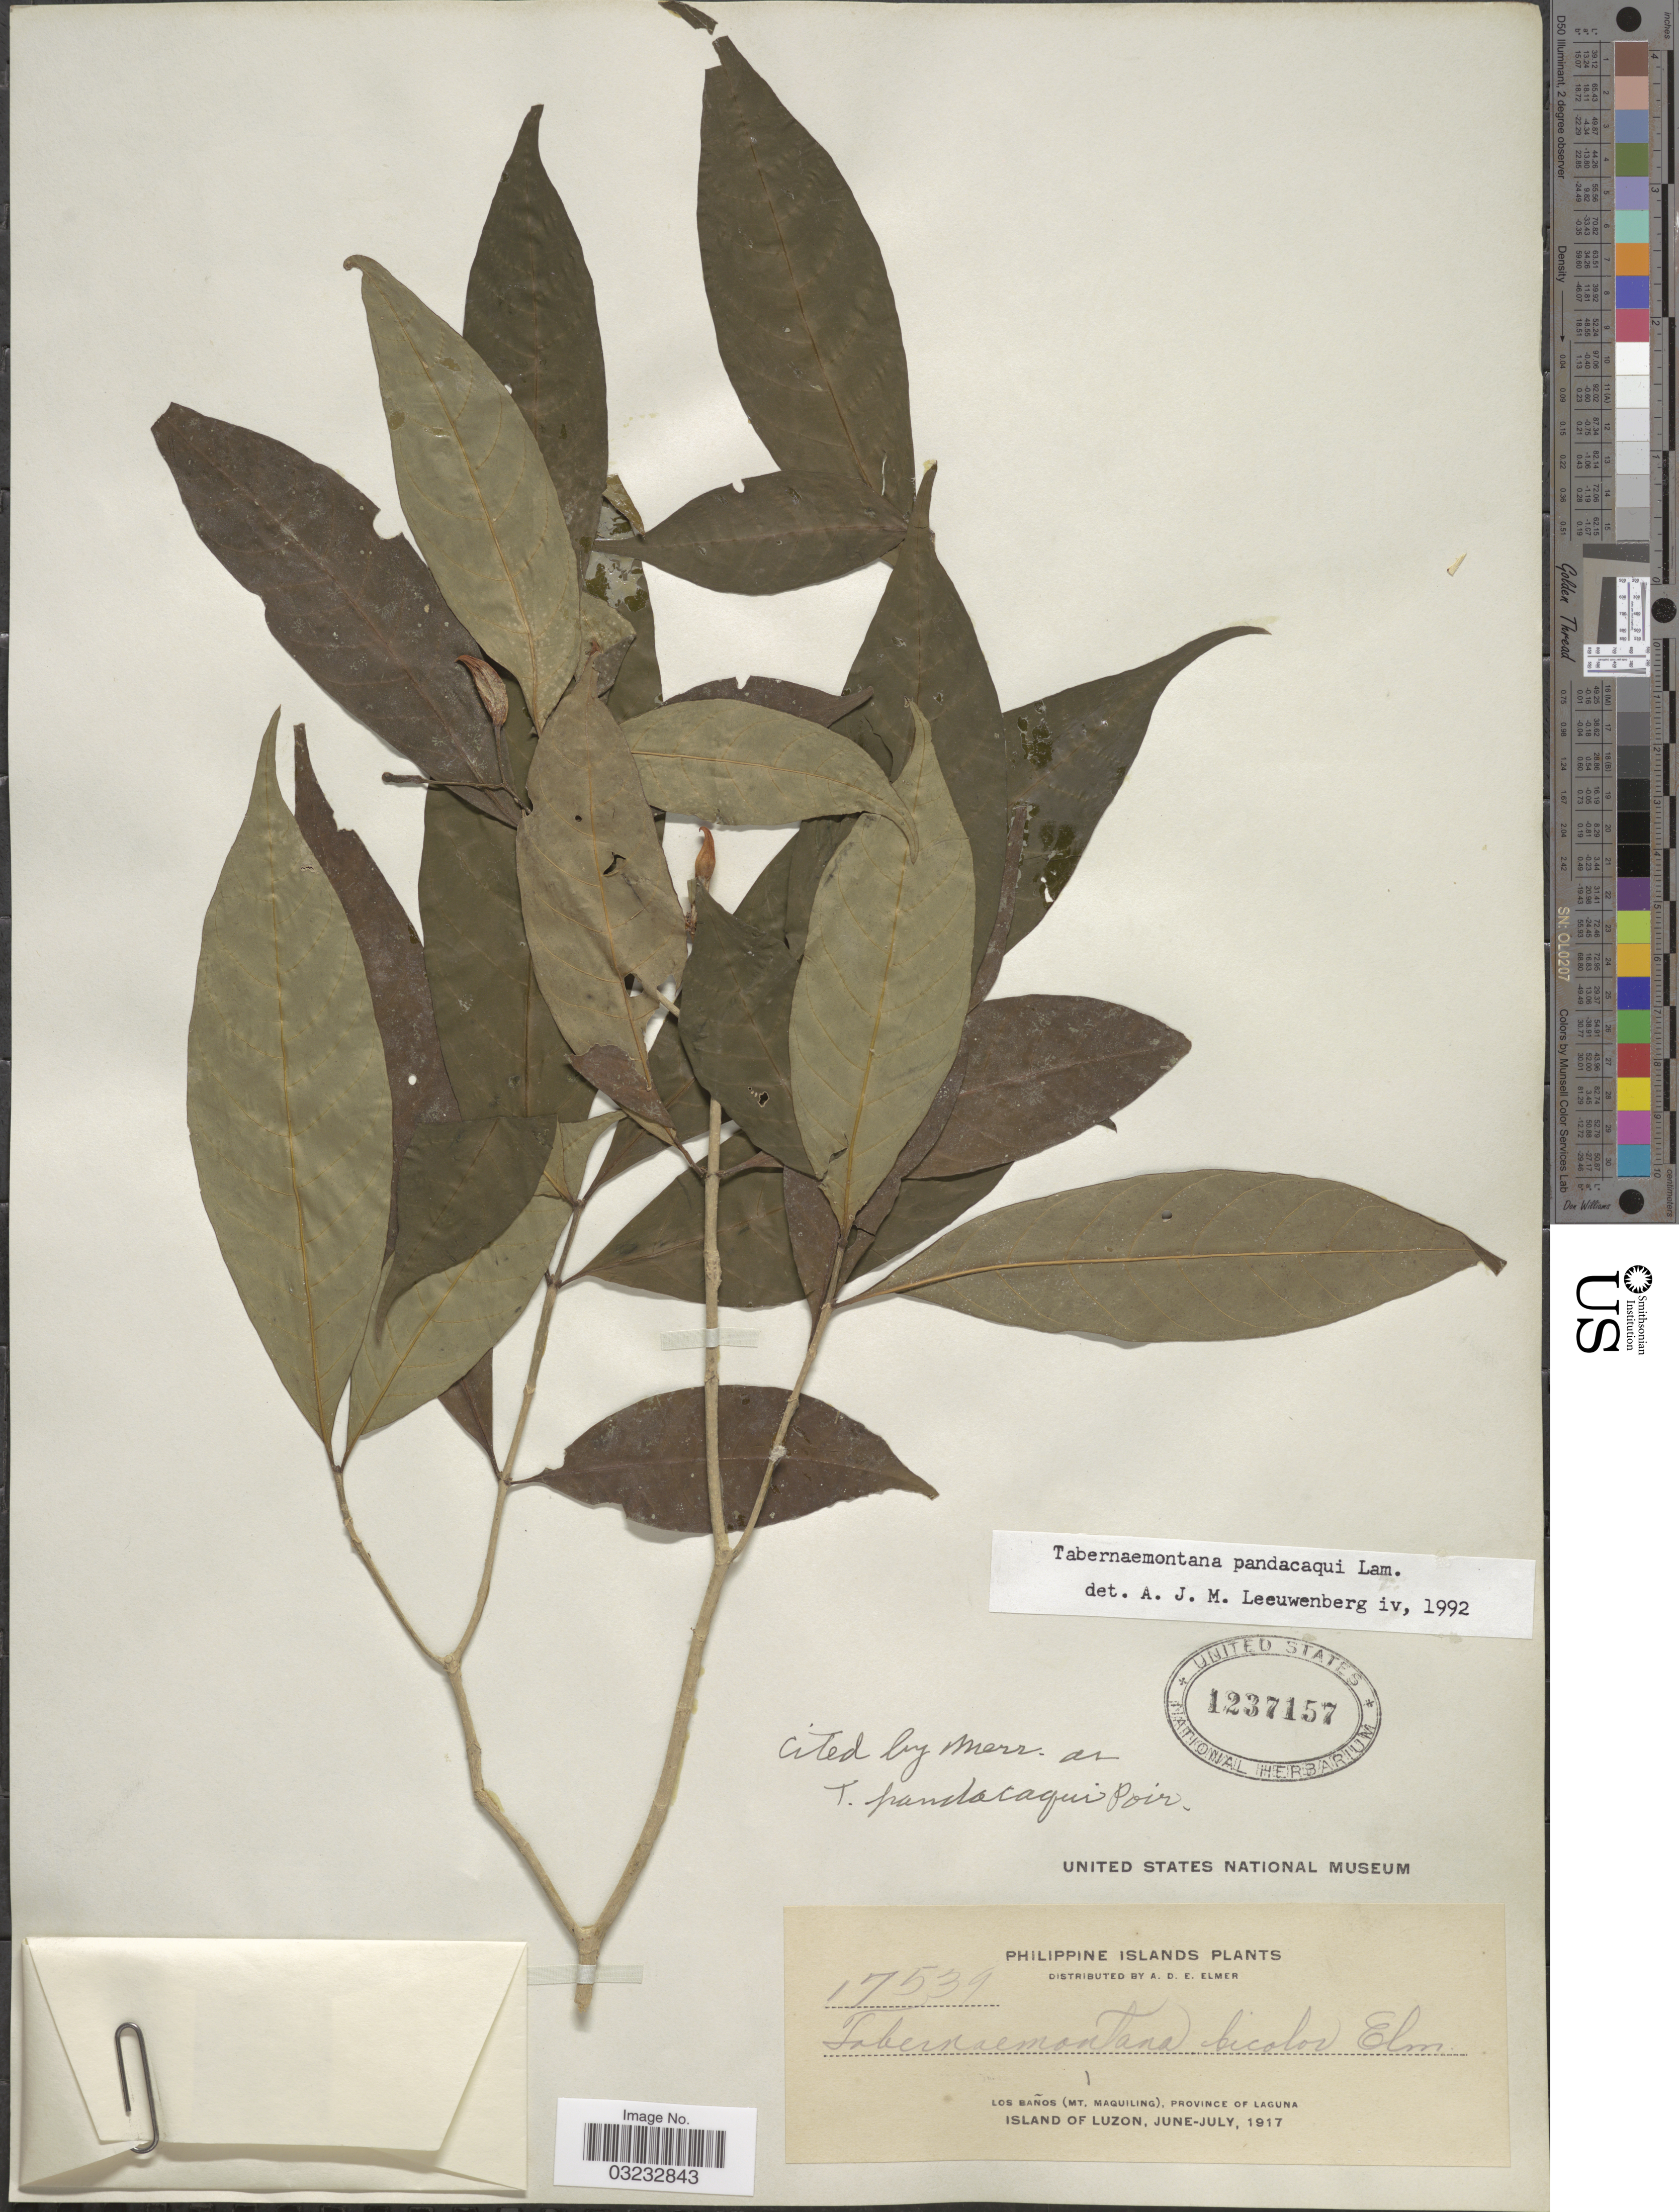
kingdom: Plantae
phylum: Tracheophyta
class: Magnoliopsida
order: Gentianales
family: Apocynaceae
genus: Tabernaemontana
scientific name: Tabernaemontana pandacaqui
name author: Poir.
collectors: A. D. E. Elmer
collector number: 17539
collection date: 1917-06/1917-07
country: Philippines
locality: Los Baños (Mt. Maquiling), Province of Laguna, Island of Luzon.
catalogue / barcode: US 1237157